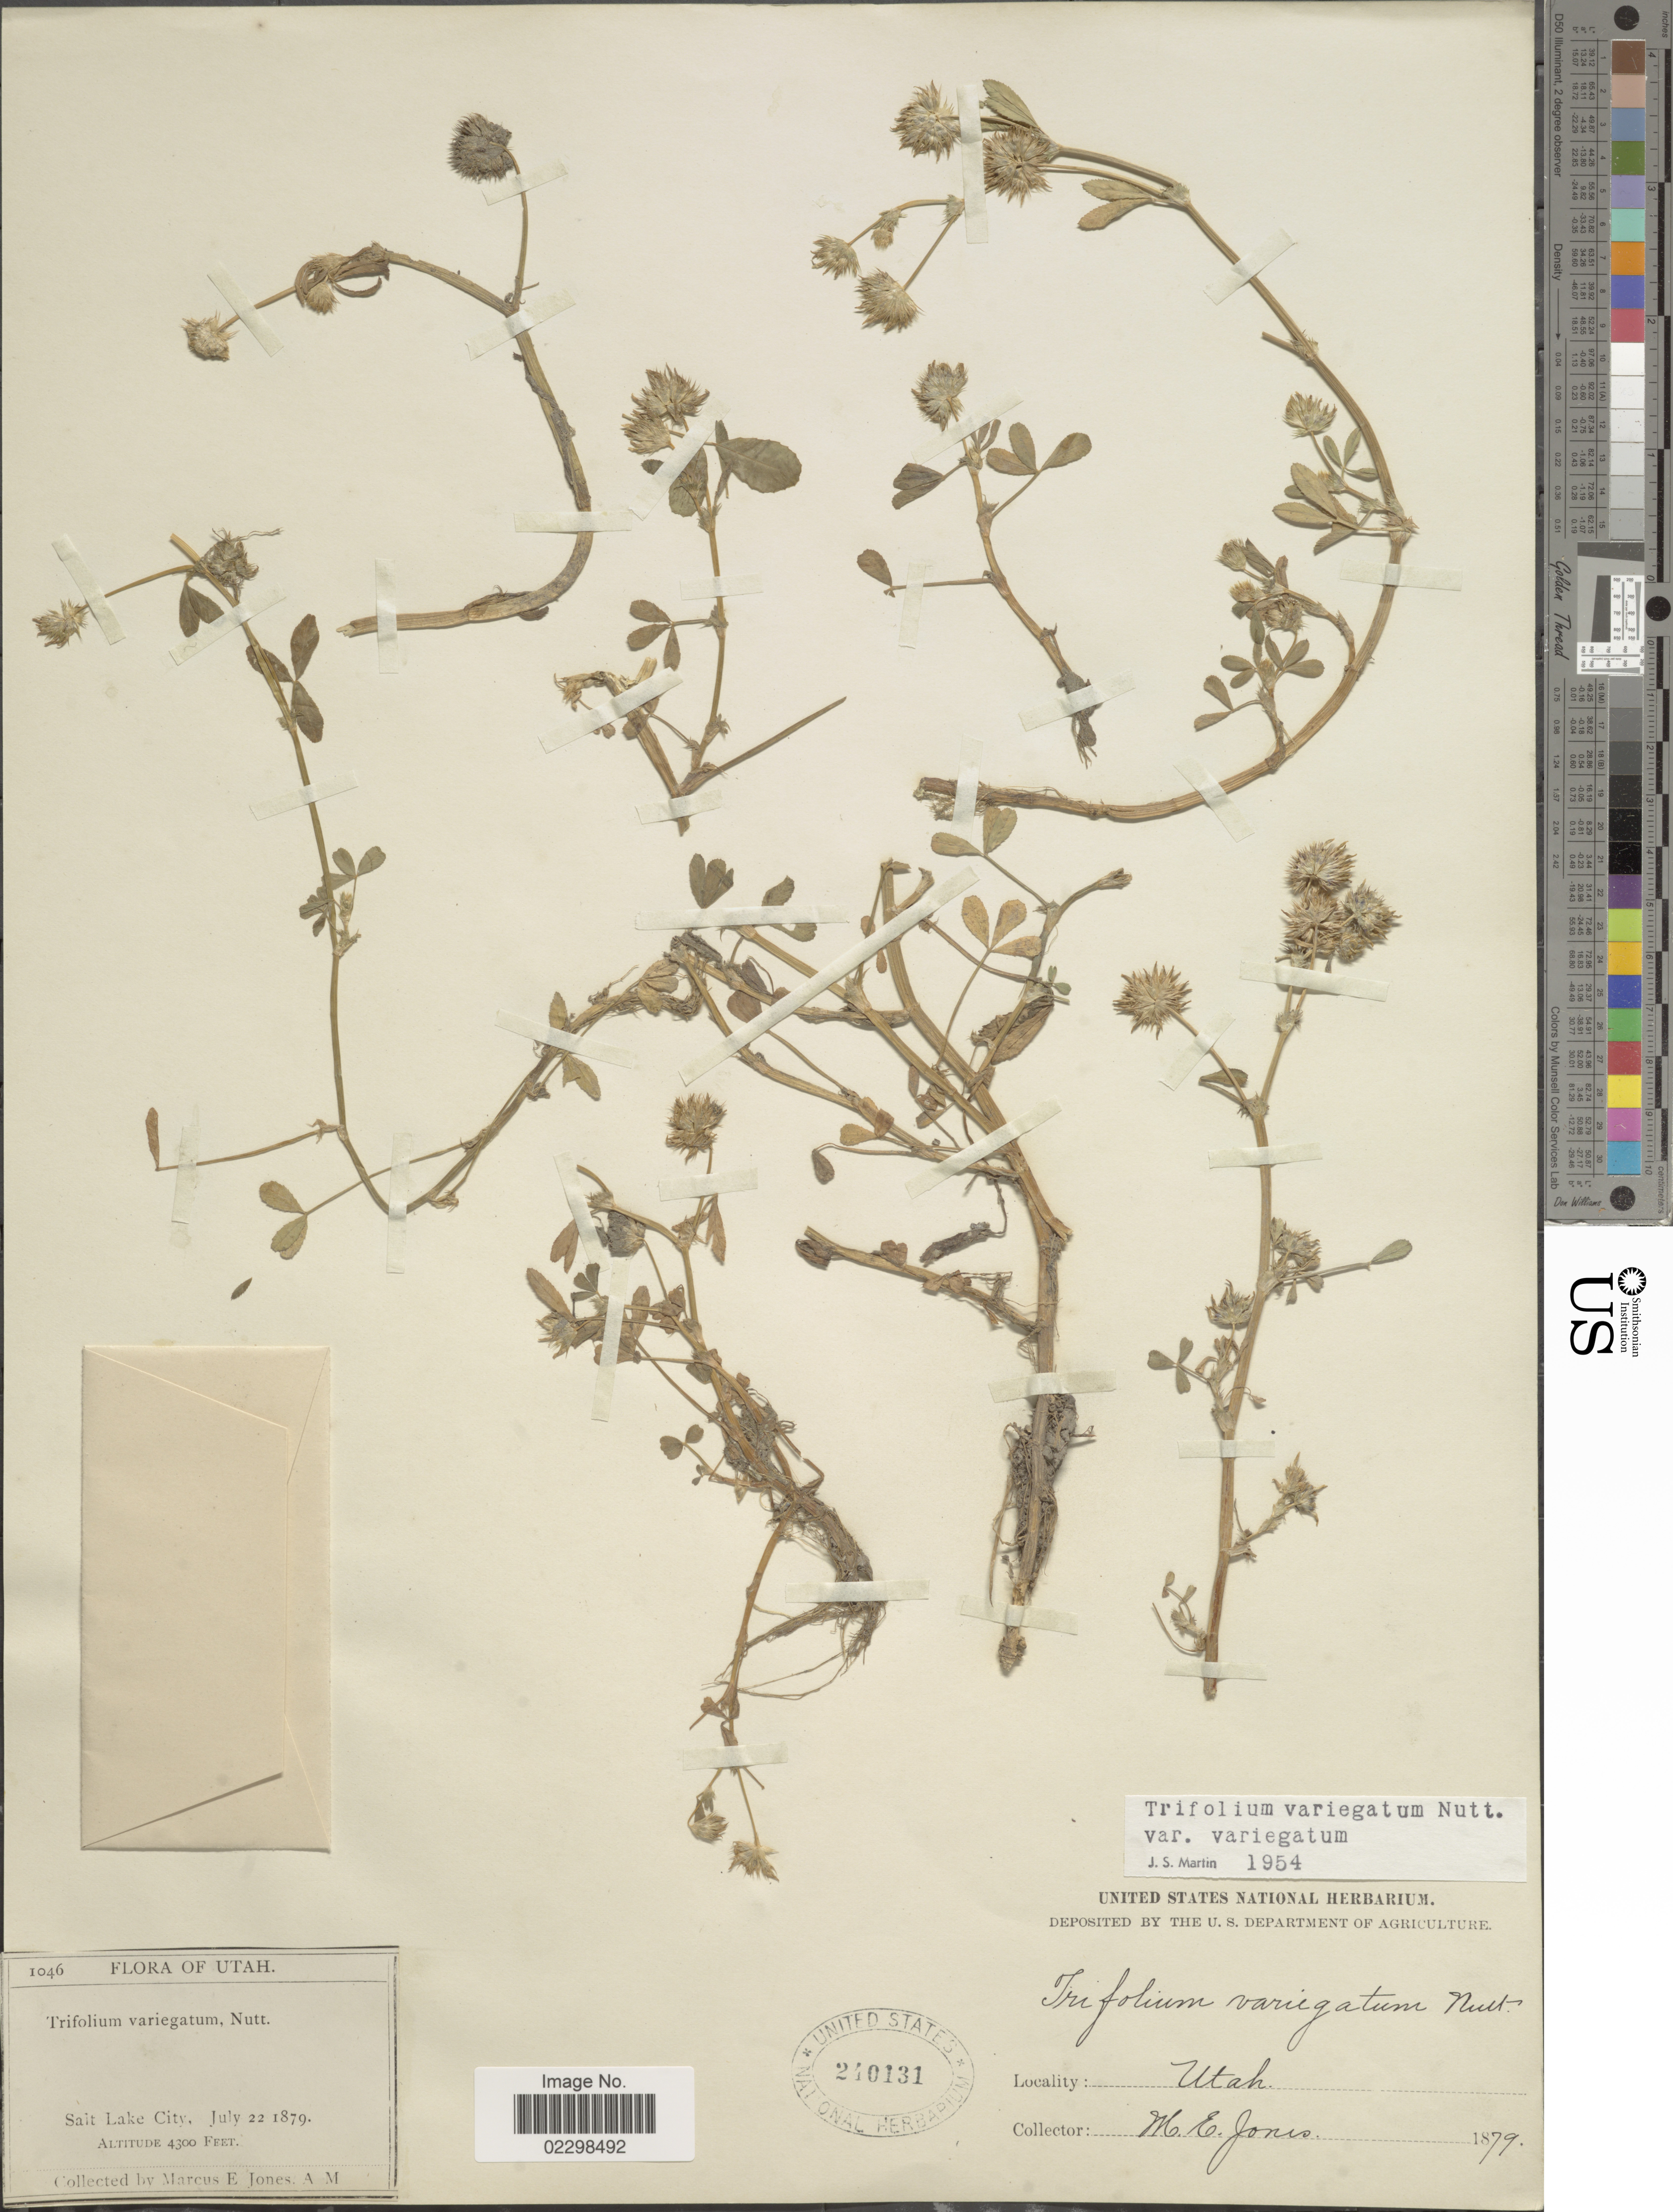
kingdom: Plantae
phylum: Tracheophyta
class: Magnoliopsida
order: Fabales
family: Fabaceae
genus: Trifolium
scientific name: Trifolium variegatum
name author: Nutt.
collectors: M. E. Jones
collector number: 1046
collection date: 1879-07-22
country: United States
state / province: Utah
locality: Salt Lake City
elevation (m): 1311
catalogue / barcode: US 240131